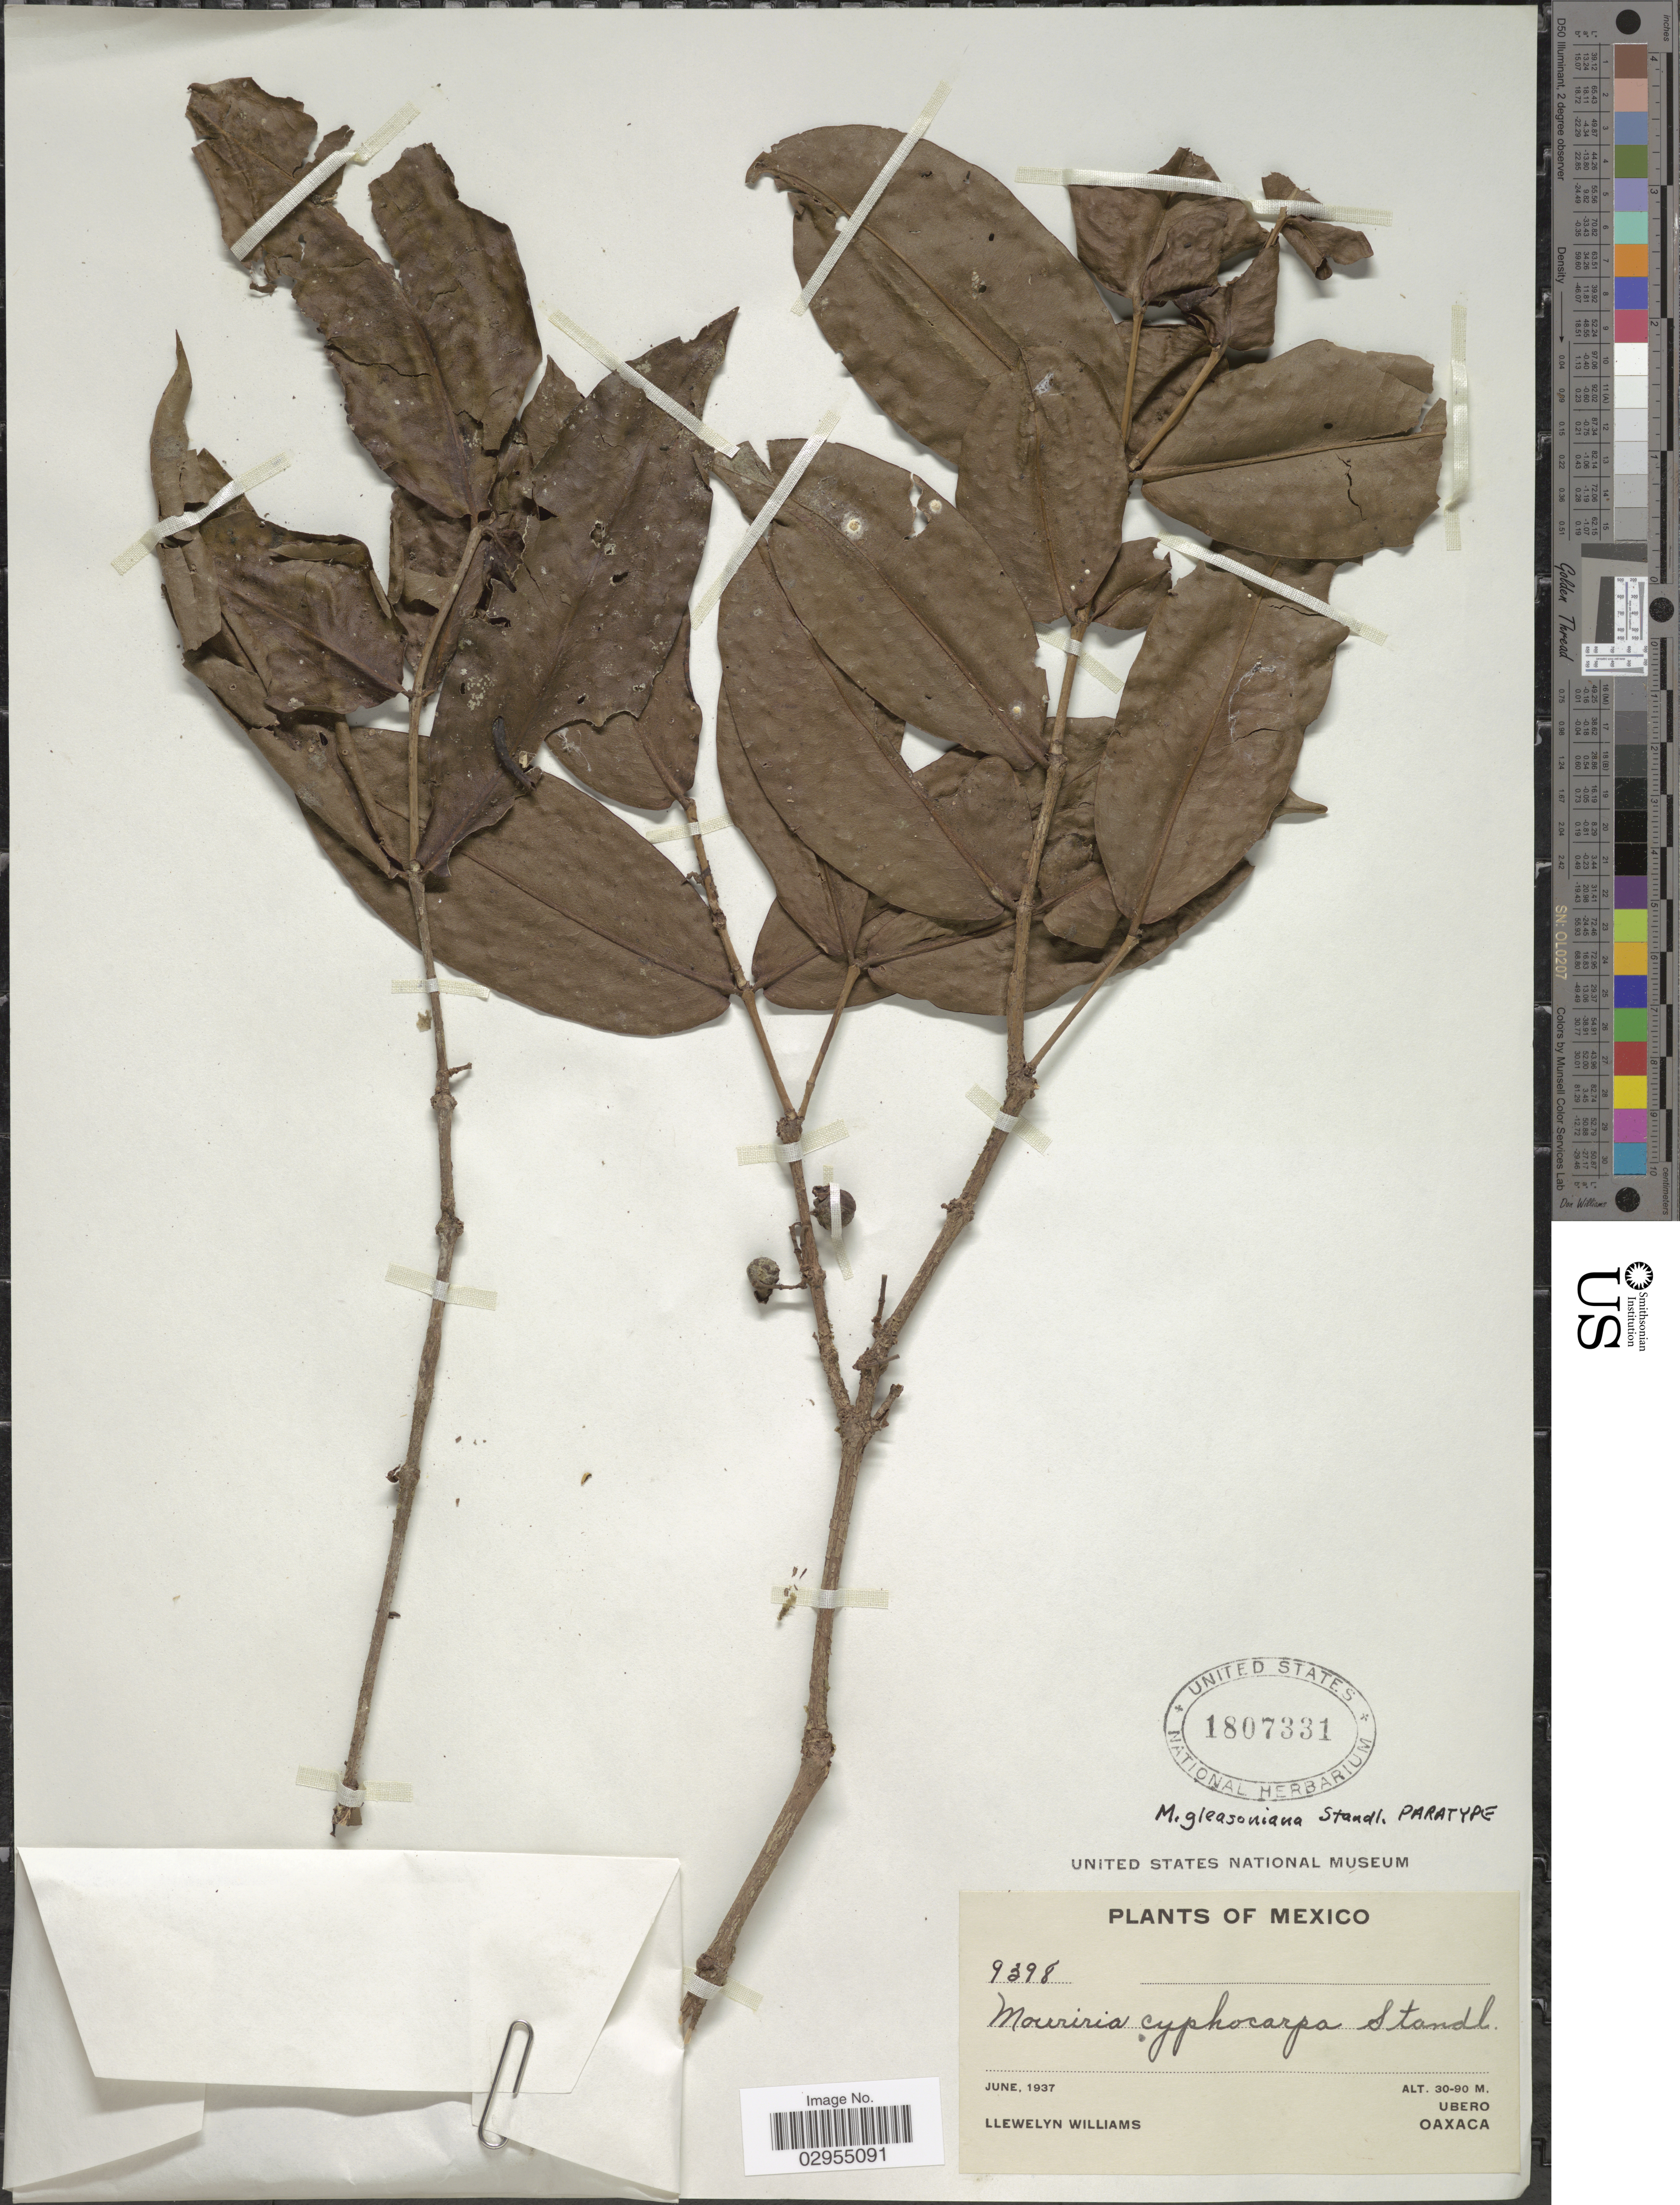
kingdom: Plantae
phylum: Tracheophyta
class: Magnoliopsida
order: Myrtales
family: Melastomataceae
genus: Mouriri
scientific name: Mouriri gleasoniana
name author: Standl.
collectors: Ll. Williams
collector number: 9398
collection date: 1937-06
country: Mexico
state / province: Oaxaca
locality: Ubero.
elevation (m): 30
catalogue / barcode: US 1807331